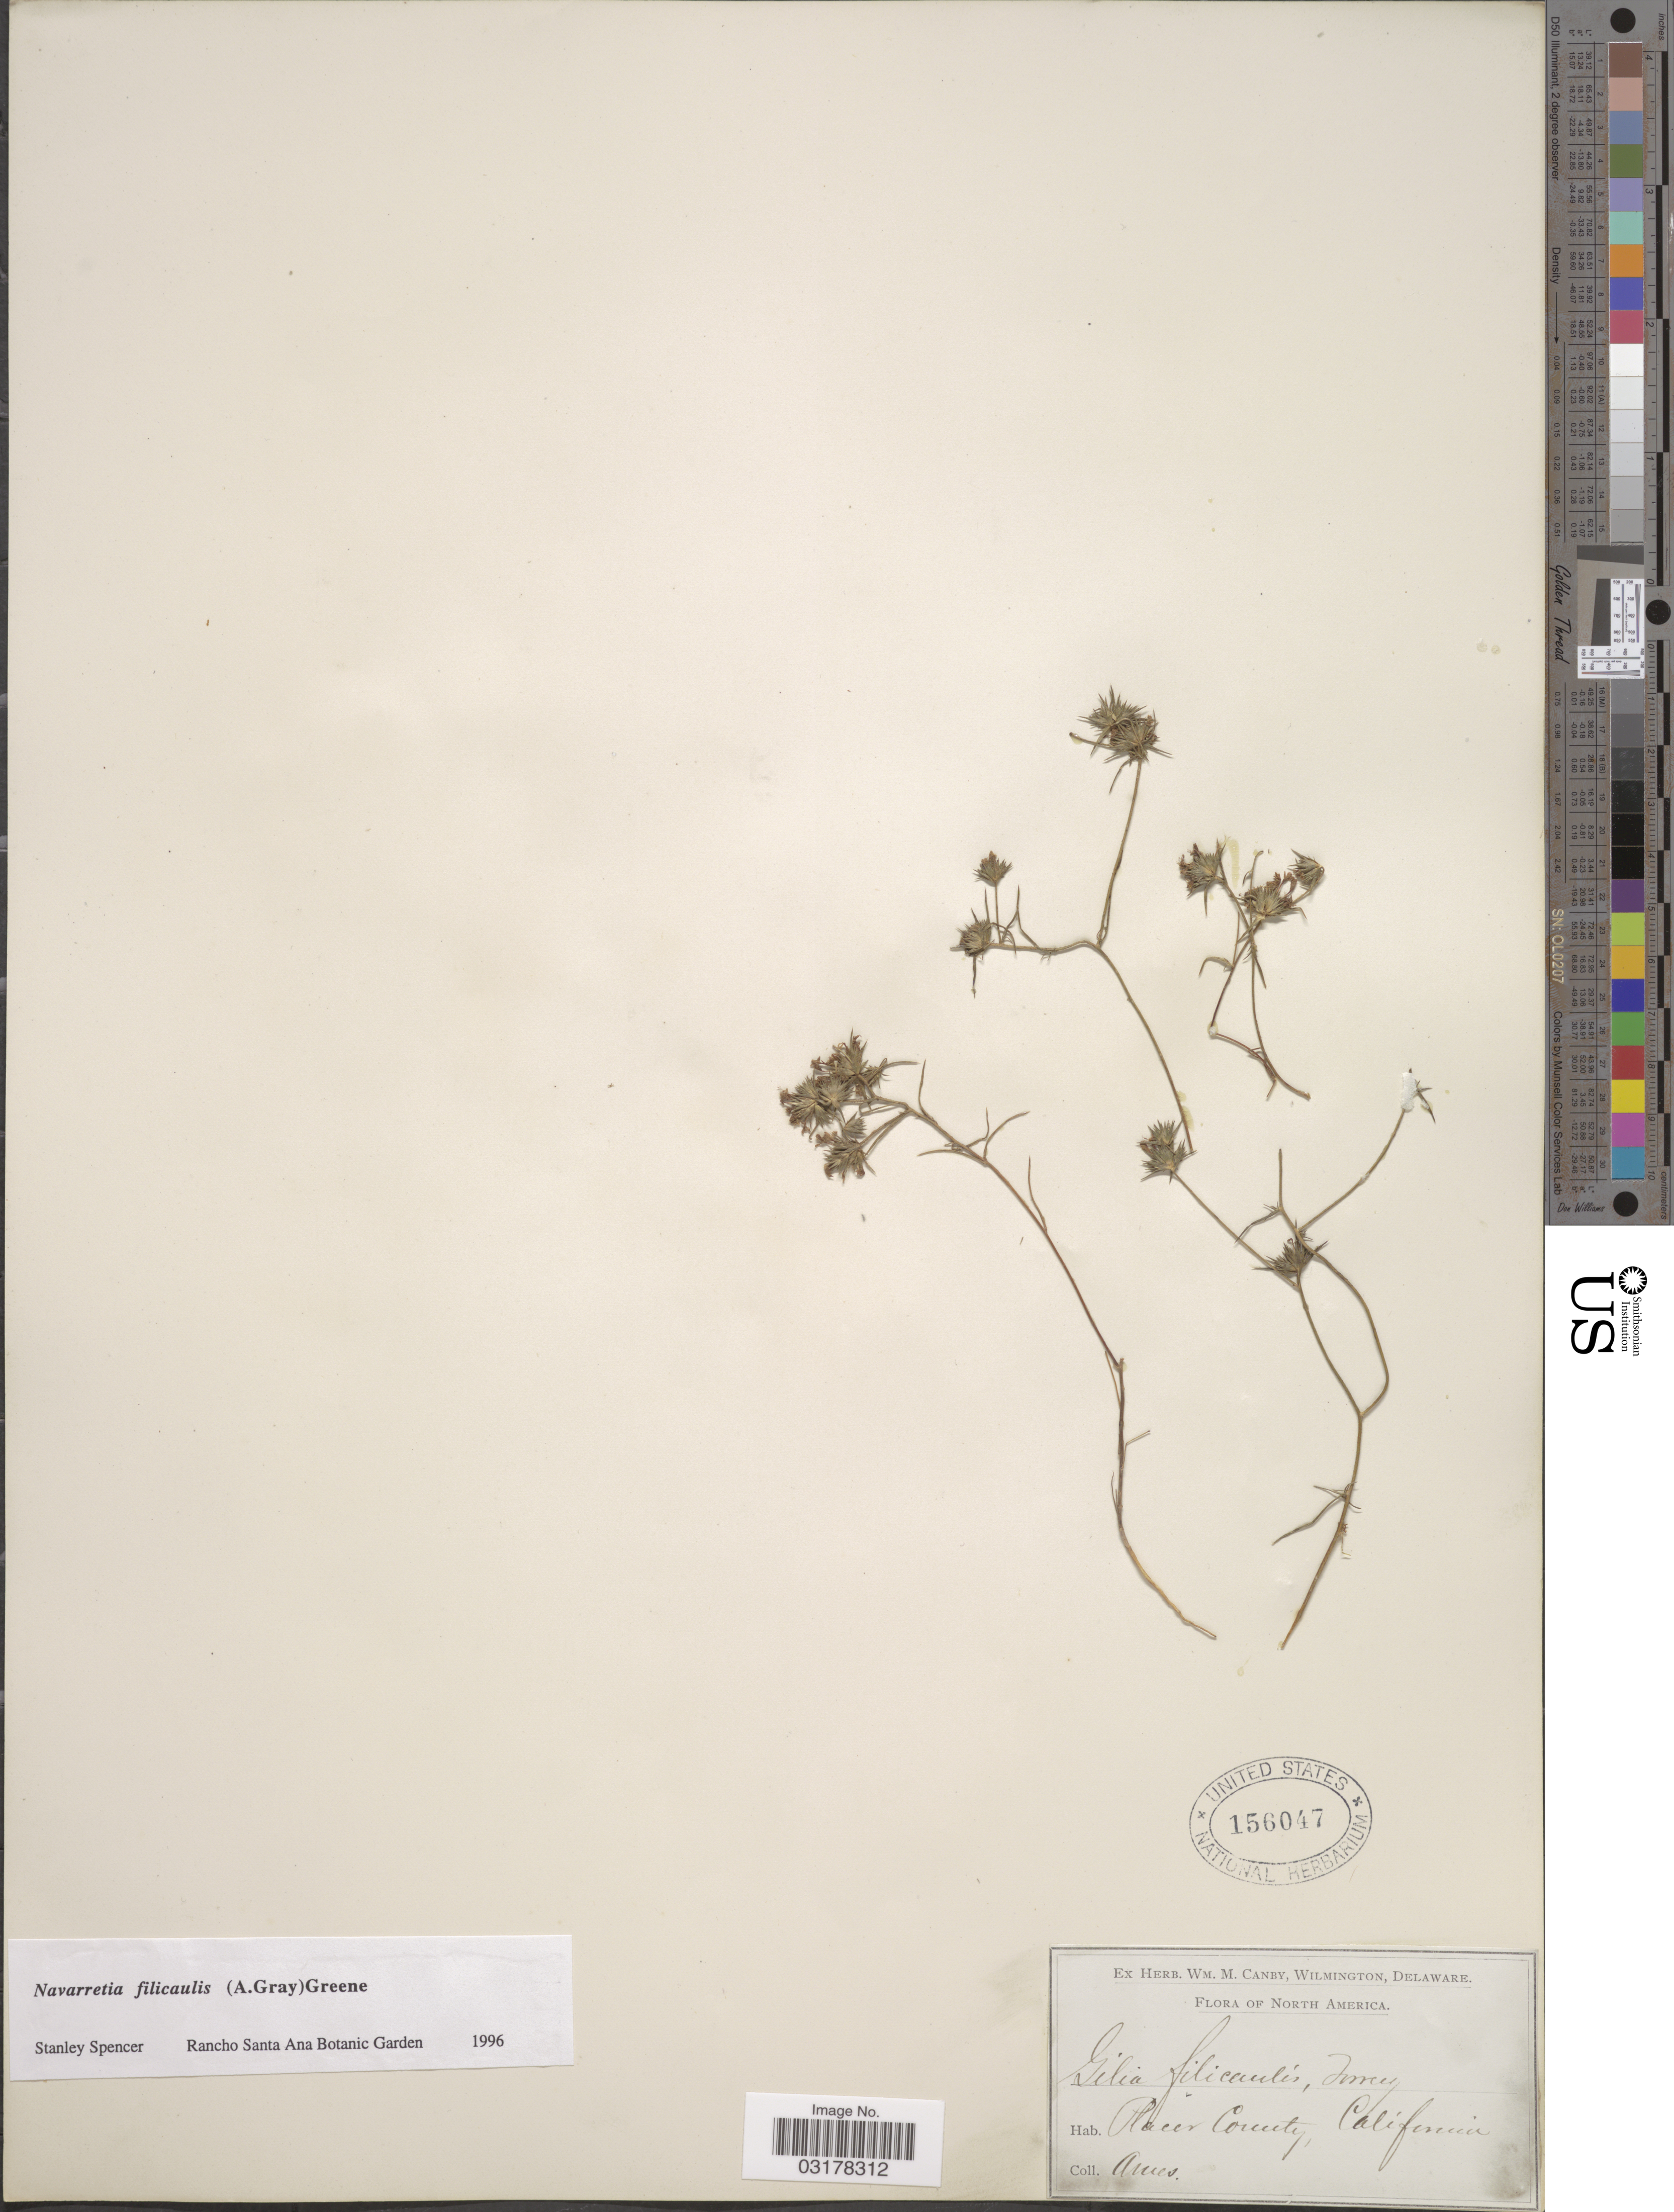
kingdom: Plantae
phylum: Tracheophyta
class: Magnoliopsida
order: Ericales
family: Polemoniaceae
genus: Navarretia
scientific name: Navarretia filicaulis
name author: (Torr. ex A. Gray) S.W. Greene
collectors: -- Ames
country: United States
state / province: California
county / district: Placer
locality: Placer County.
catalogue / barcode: US 156047